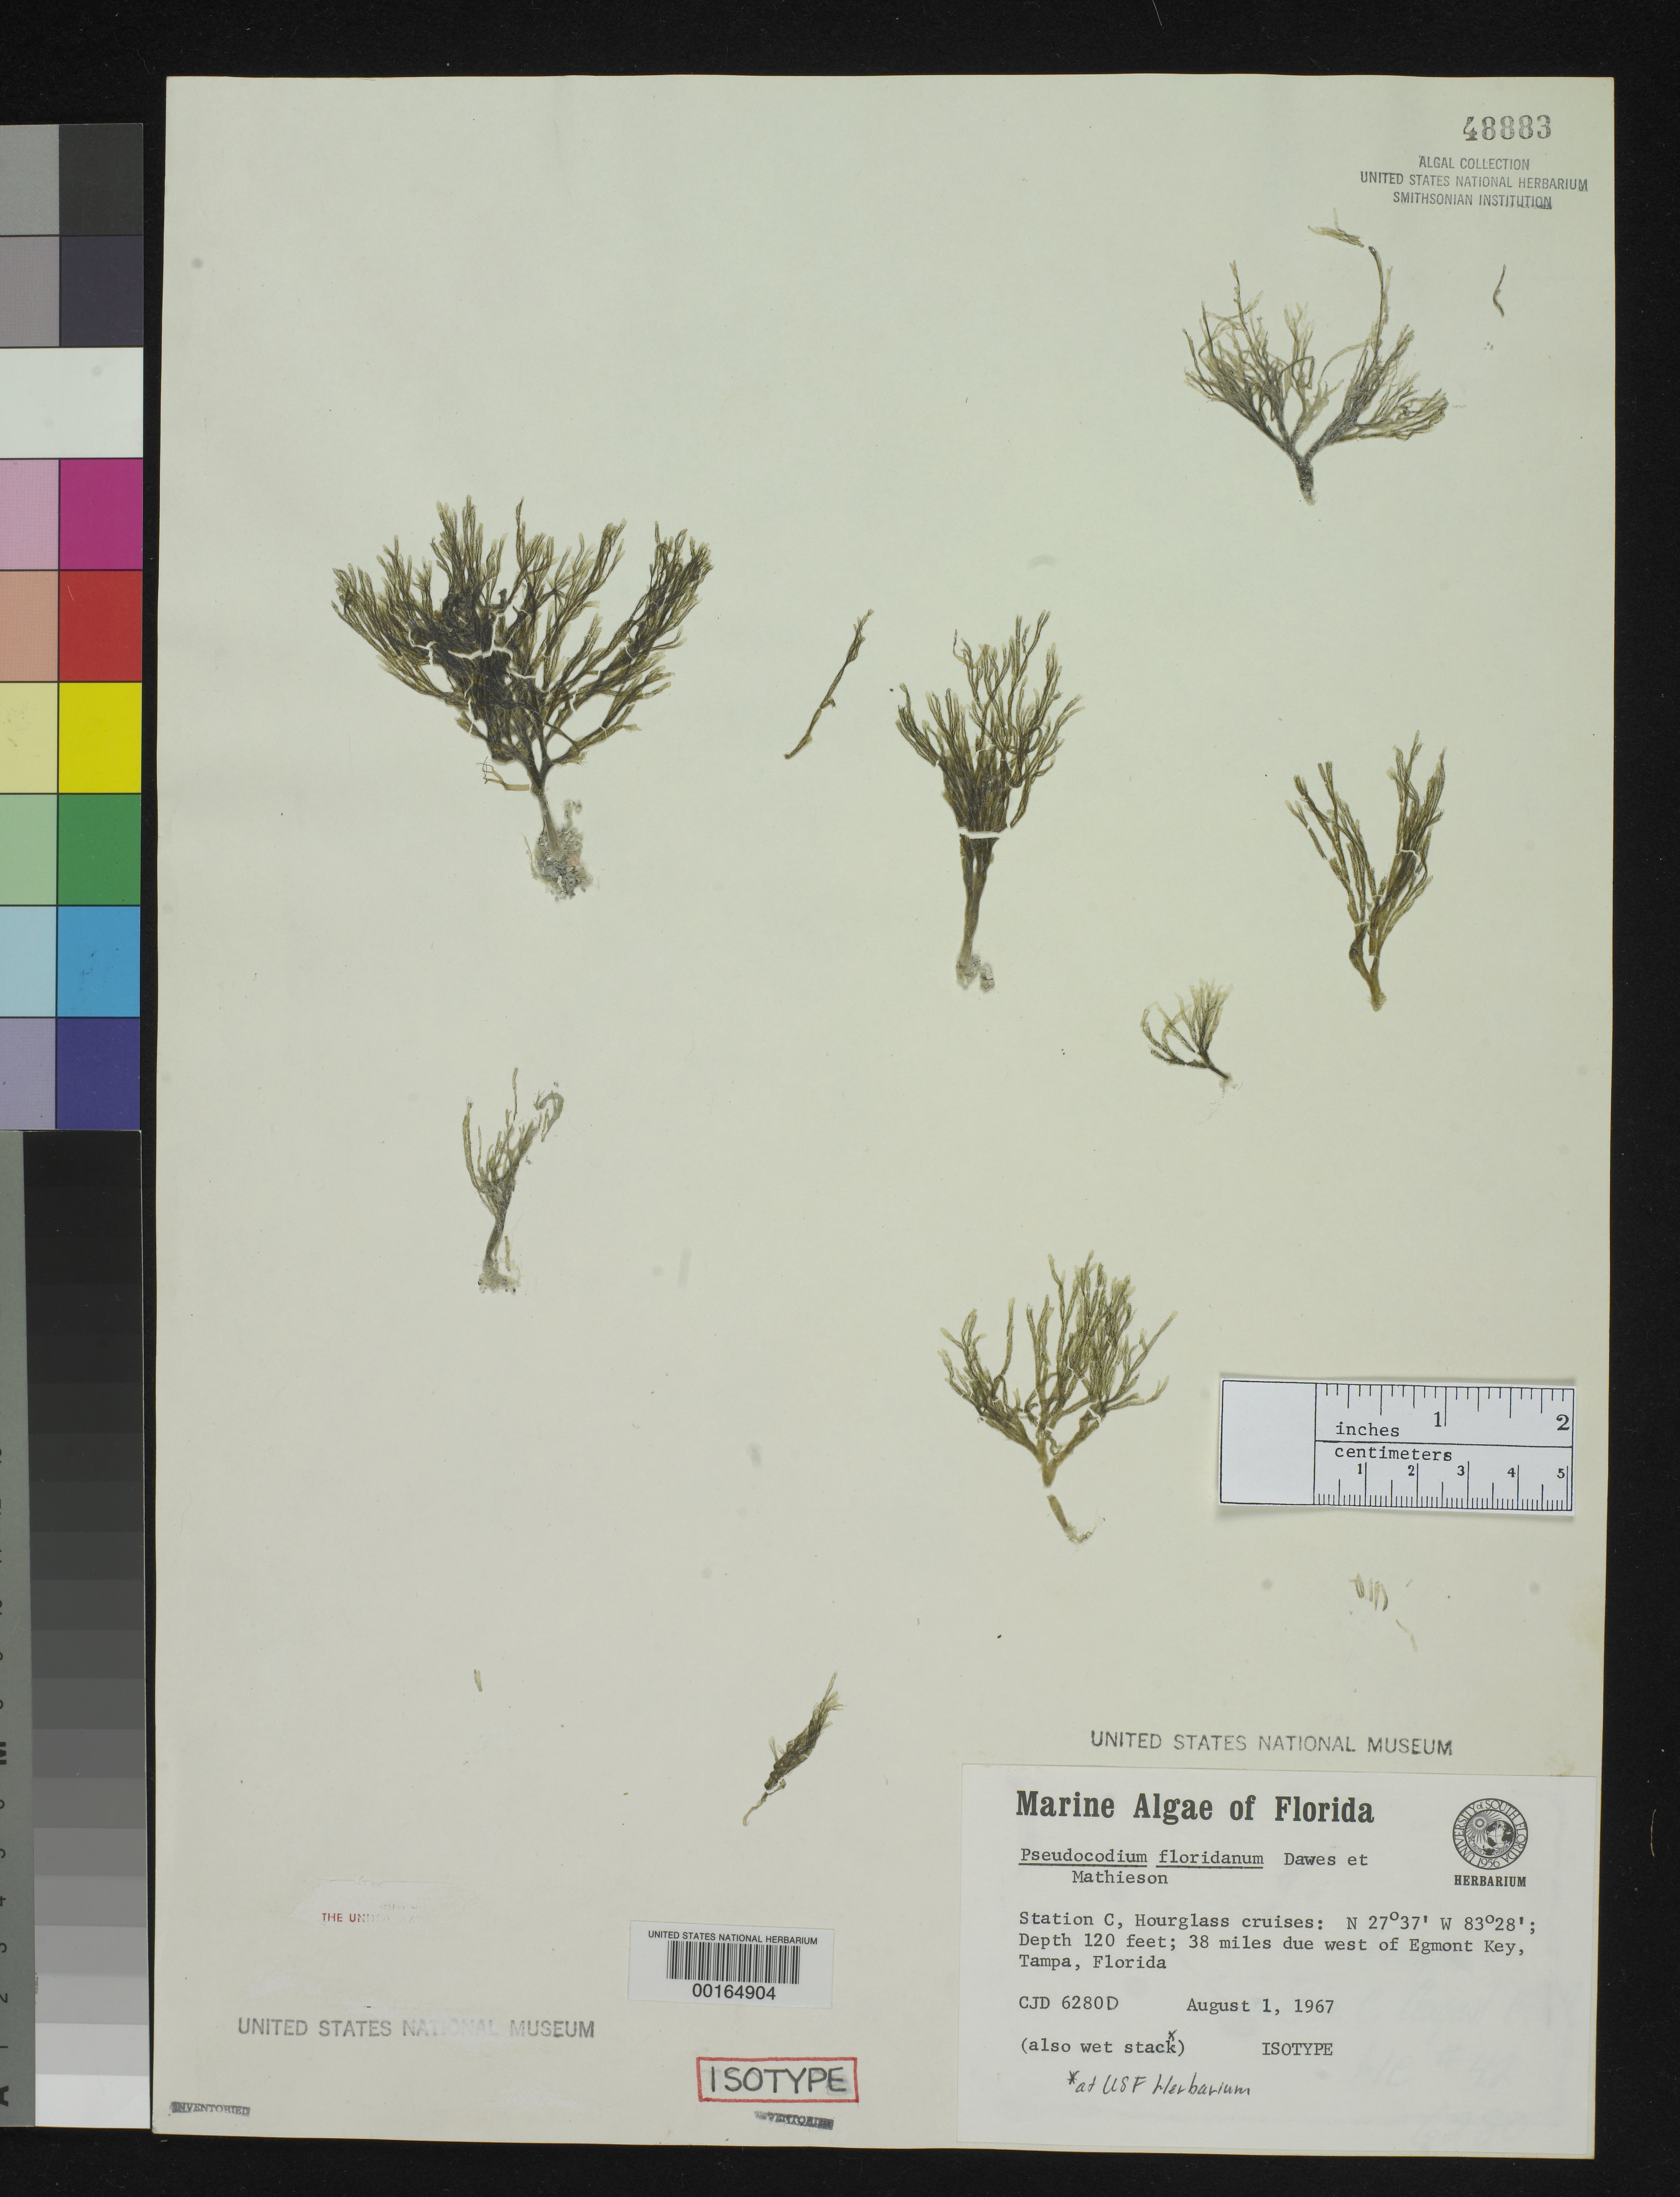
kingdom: Plantae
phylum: Chlorophyta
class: Ulvophyceae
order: Bryopsidales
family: Pseudocodiaceae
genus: Pseudocodium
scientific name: Pseudocodium floridanum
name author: Dawes & A.C. Mathieson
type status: Isotype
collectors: C. Dawes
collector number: CJD 6280D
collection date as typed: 01 Aug 1967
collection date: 1967-08-01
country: United States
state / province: Florida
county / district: Hillsborough County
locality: Tampa, 39 miles due west of Egmont Key.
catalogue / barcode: US 48883